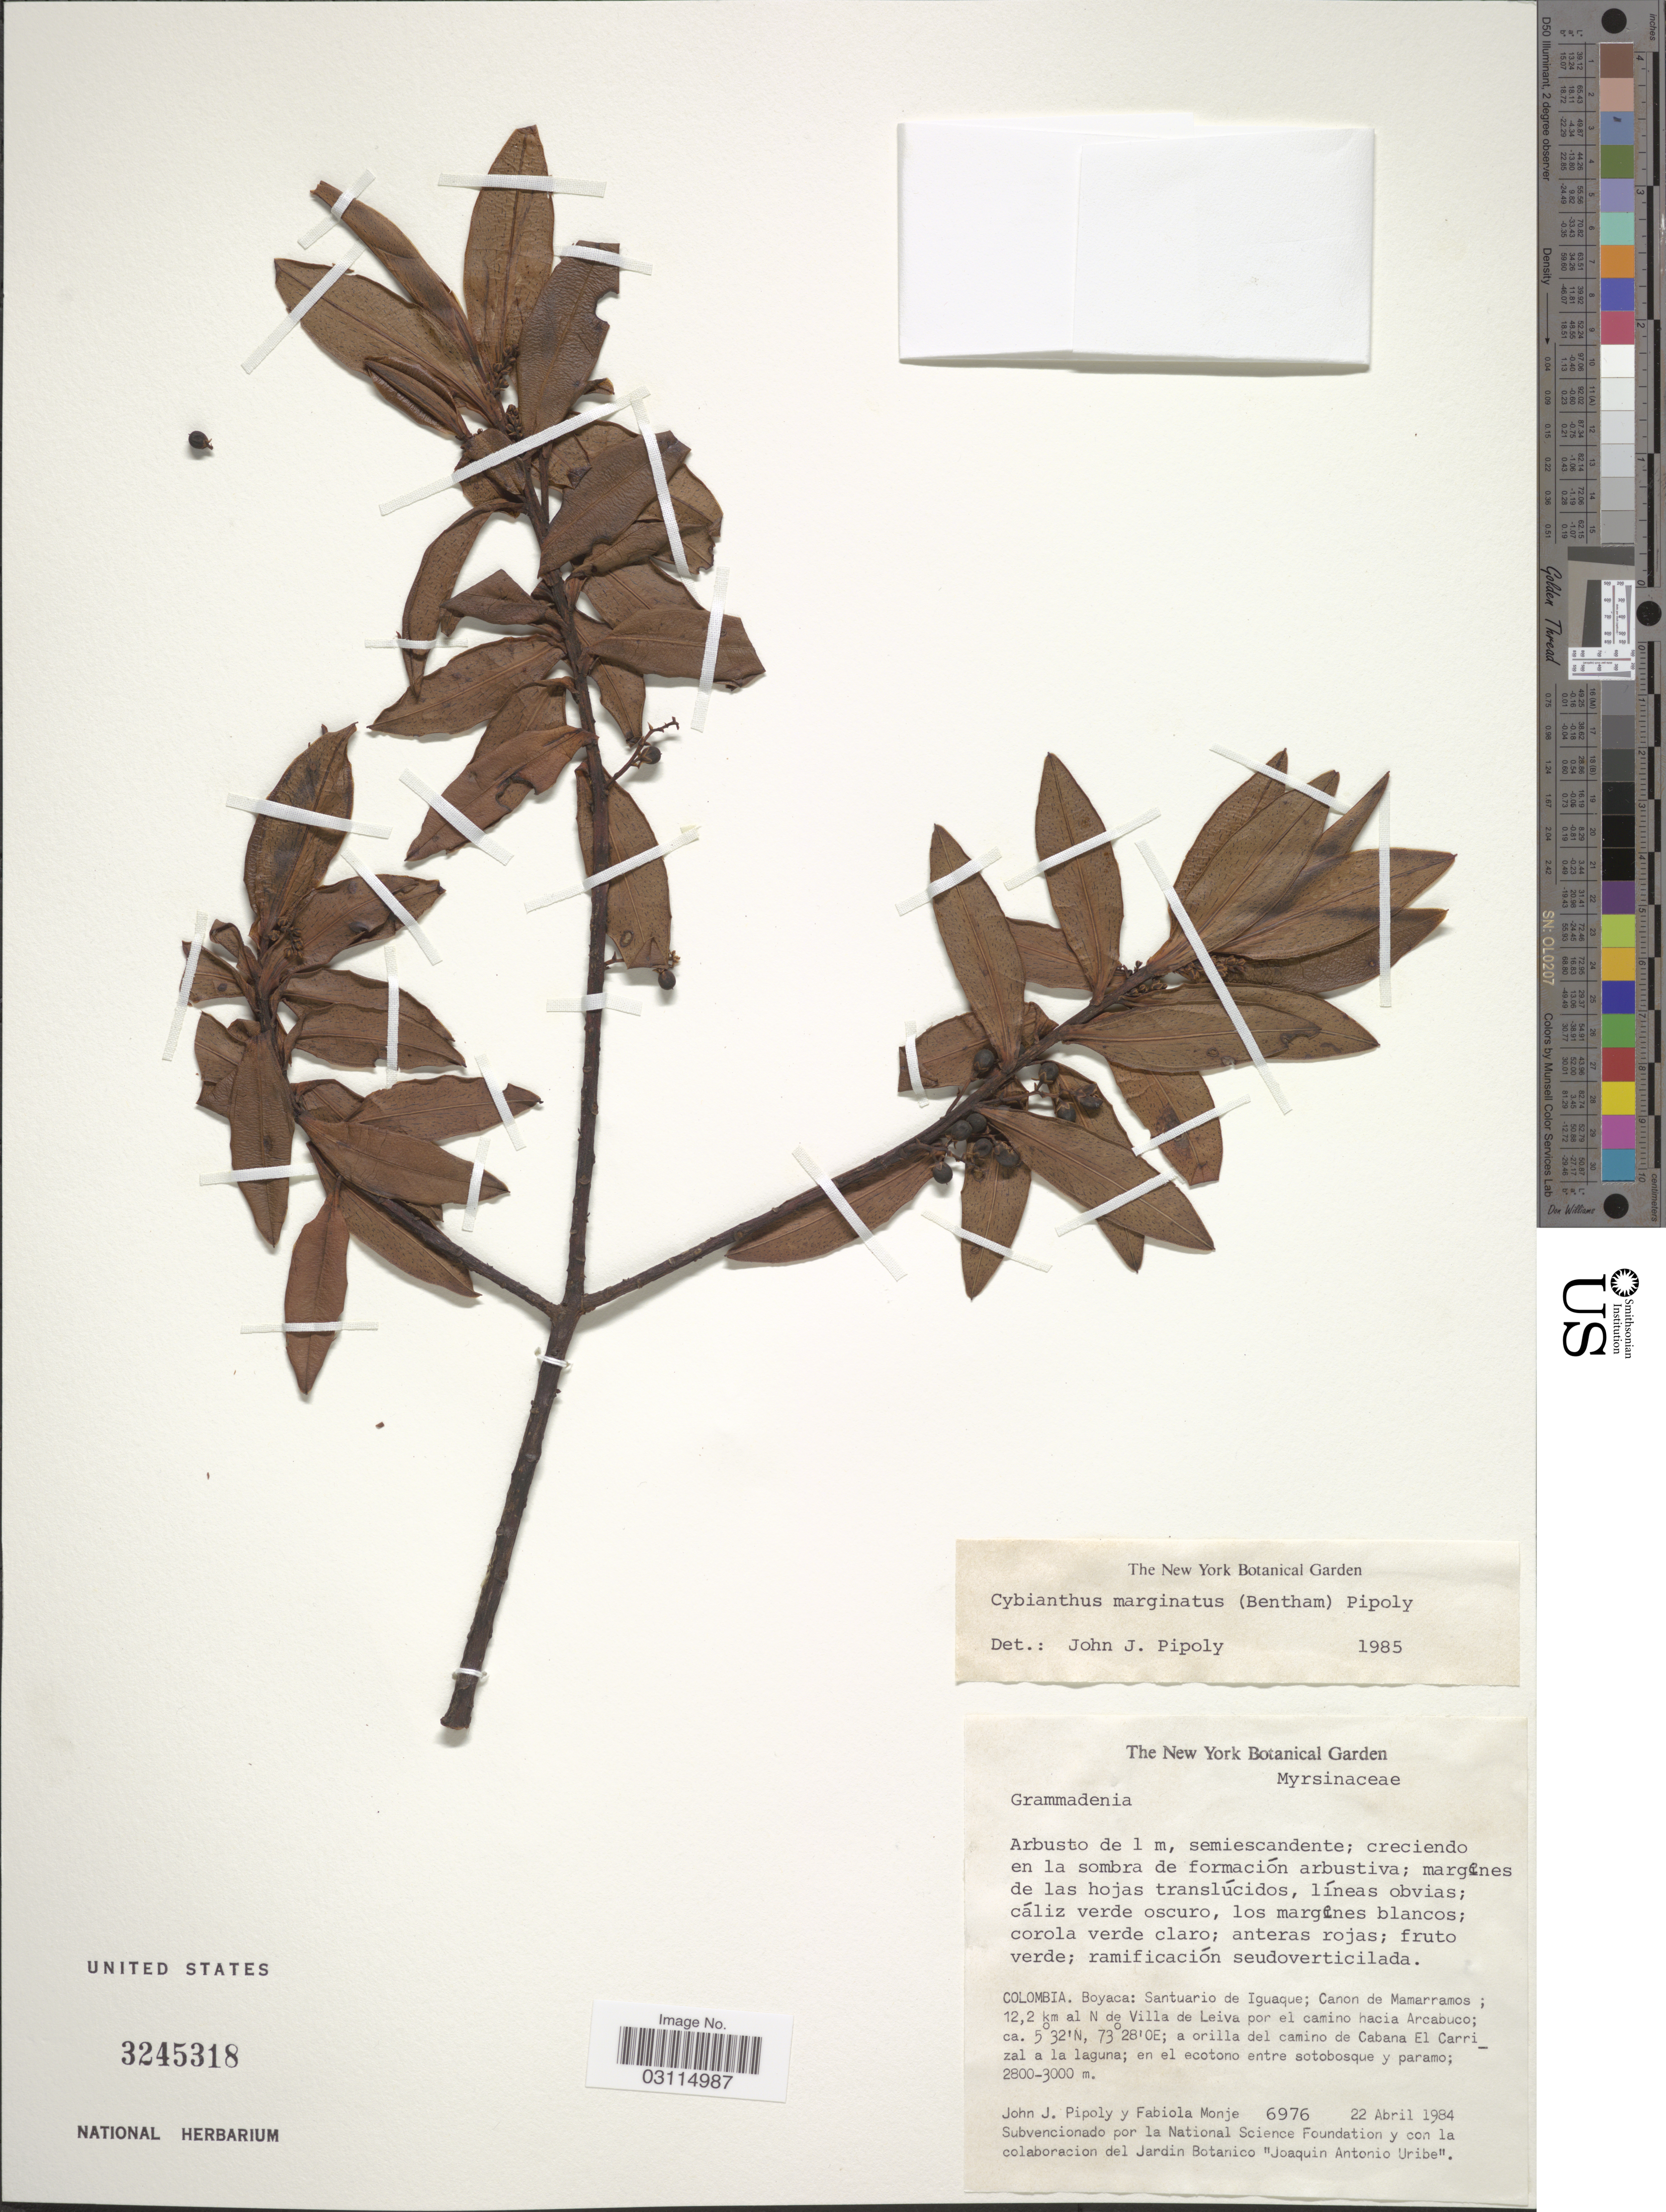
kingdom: Plantae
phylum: Tracheophyta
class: Magnoliopsida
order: Ericales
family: Primulaceae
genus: Cybianthus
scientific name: Cybianthus marginatus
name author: (Benth.) Pipoly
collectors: J. J. Pipoly & F. Monje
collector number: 6976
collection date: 1984-04-22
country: Colombia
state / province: Boyacá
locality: Santuario de Iguaque; Canon de Mamarramos; 12,2 km al N de Villa de Leiva por el camino hacia Arcabuco; a orilla del camino de Cabana El Carrizal a la laguna.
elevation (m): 2800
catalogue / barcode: US 3245318